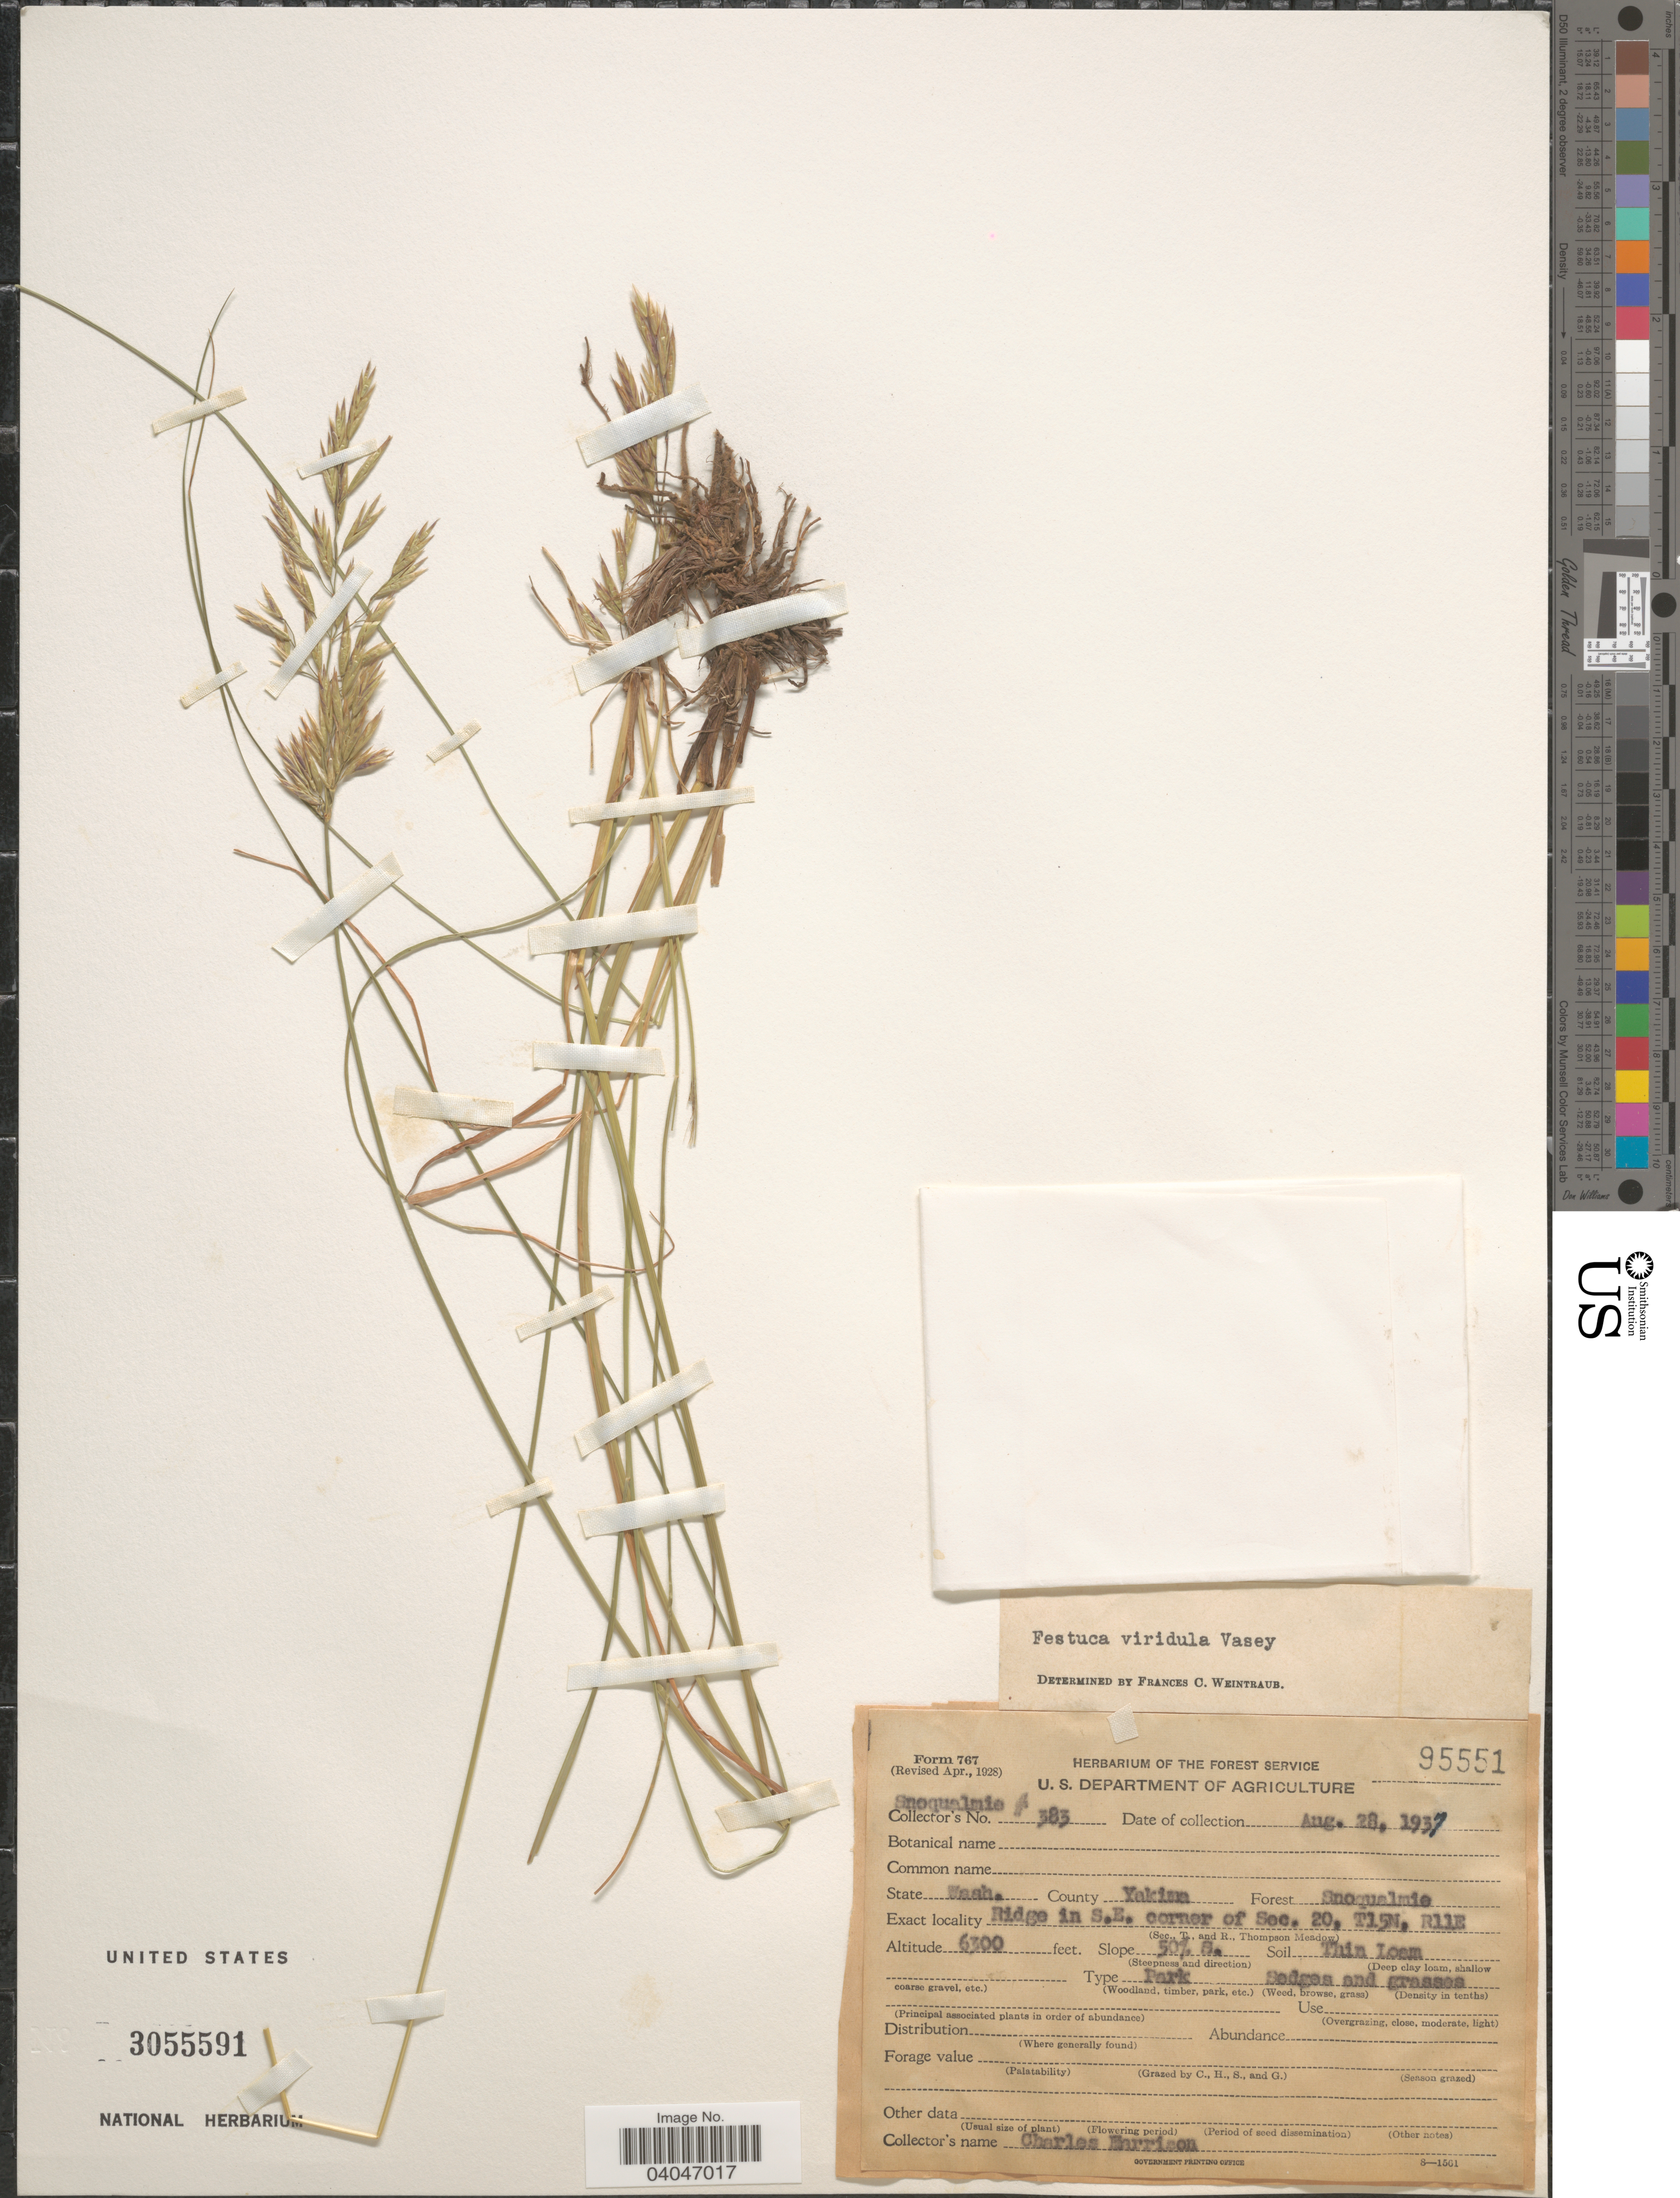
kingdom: Plantae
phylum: Tracheophyta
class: Liliopsida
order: Poales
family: Poaceae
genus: Festuca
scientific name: Festuca viridula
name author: Vasey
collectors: C. Harrison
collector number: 383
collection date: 1937-08-28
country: United States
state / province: Washington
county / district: Yakima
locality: Forest Snoqualmie. Ridge in S.E. corner of Sec. 20, T15N, R11E. Slope 50% S.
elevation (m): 1920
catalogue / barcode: US 3055591